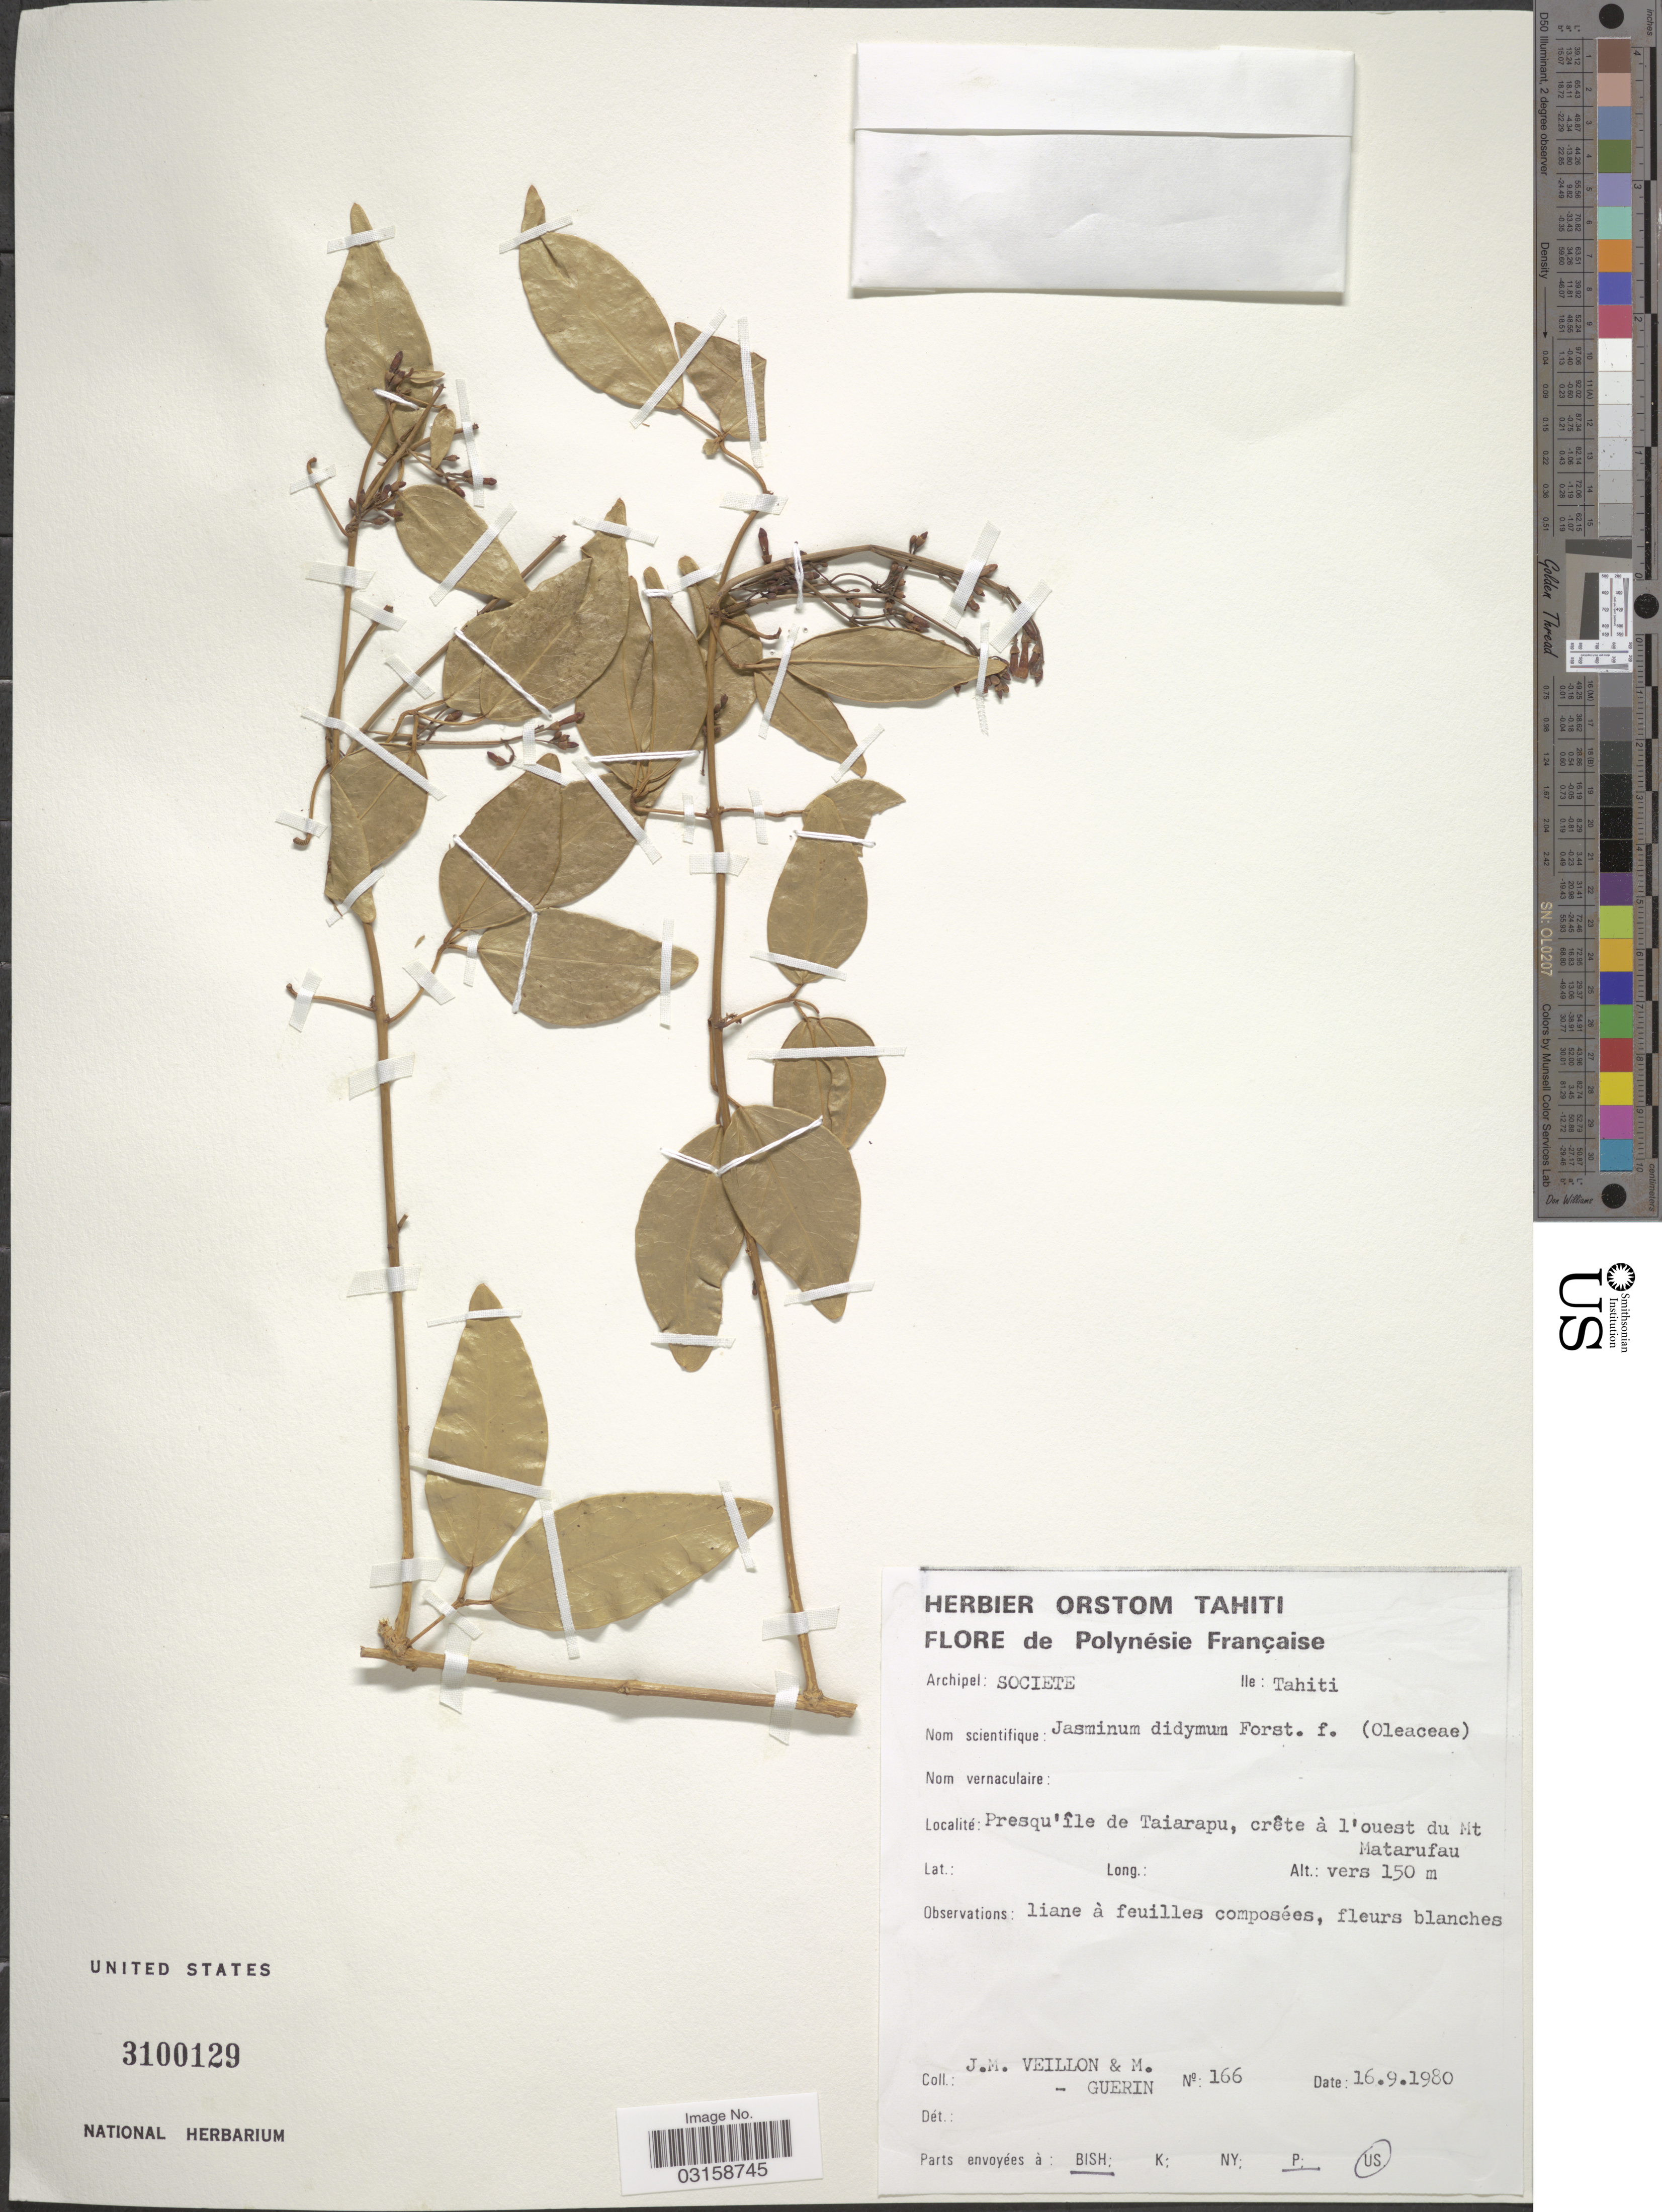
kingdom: Plantae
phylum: Tracheophyta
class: Magnoliopsida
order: Lamiales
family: Oleaceae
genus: Jasminum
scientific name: Jasminum didymum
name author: G. Forst.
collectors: J. Veillon & M. Guérin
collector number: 166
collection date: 1980-09-16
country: French Polynesia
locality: Archipel: Societe. Ile: Tahiti. Presqu'île de Taiarapu, crête à l'ouest du Mt Matarufau.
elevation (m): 150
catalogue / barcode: US 3100129